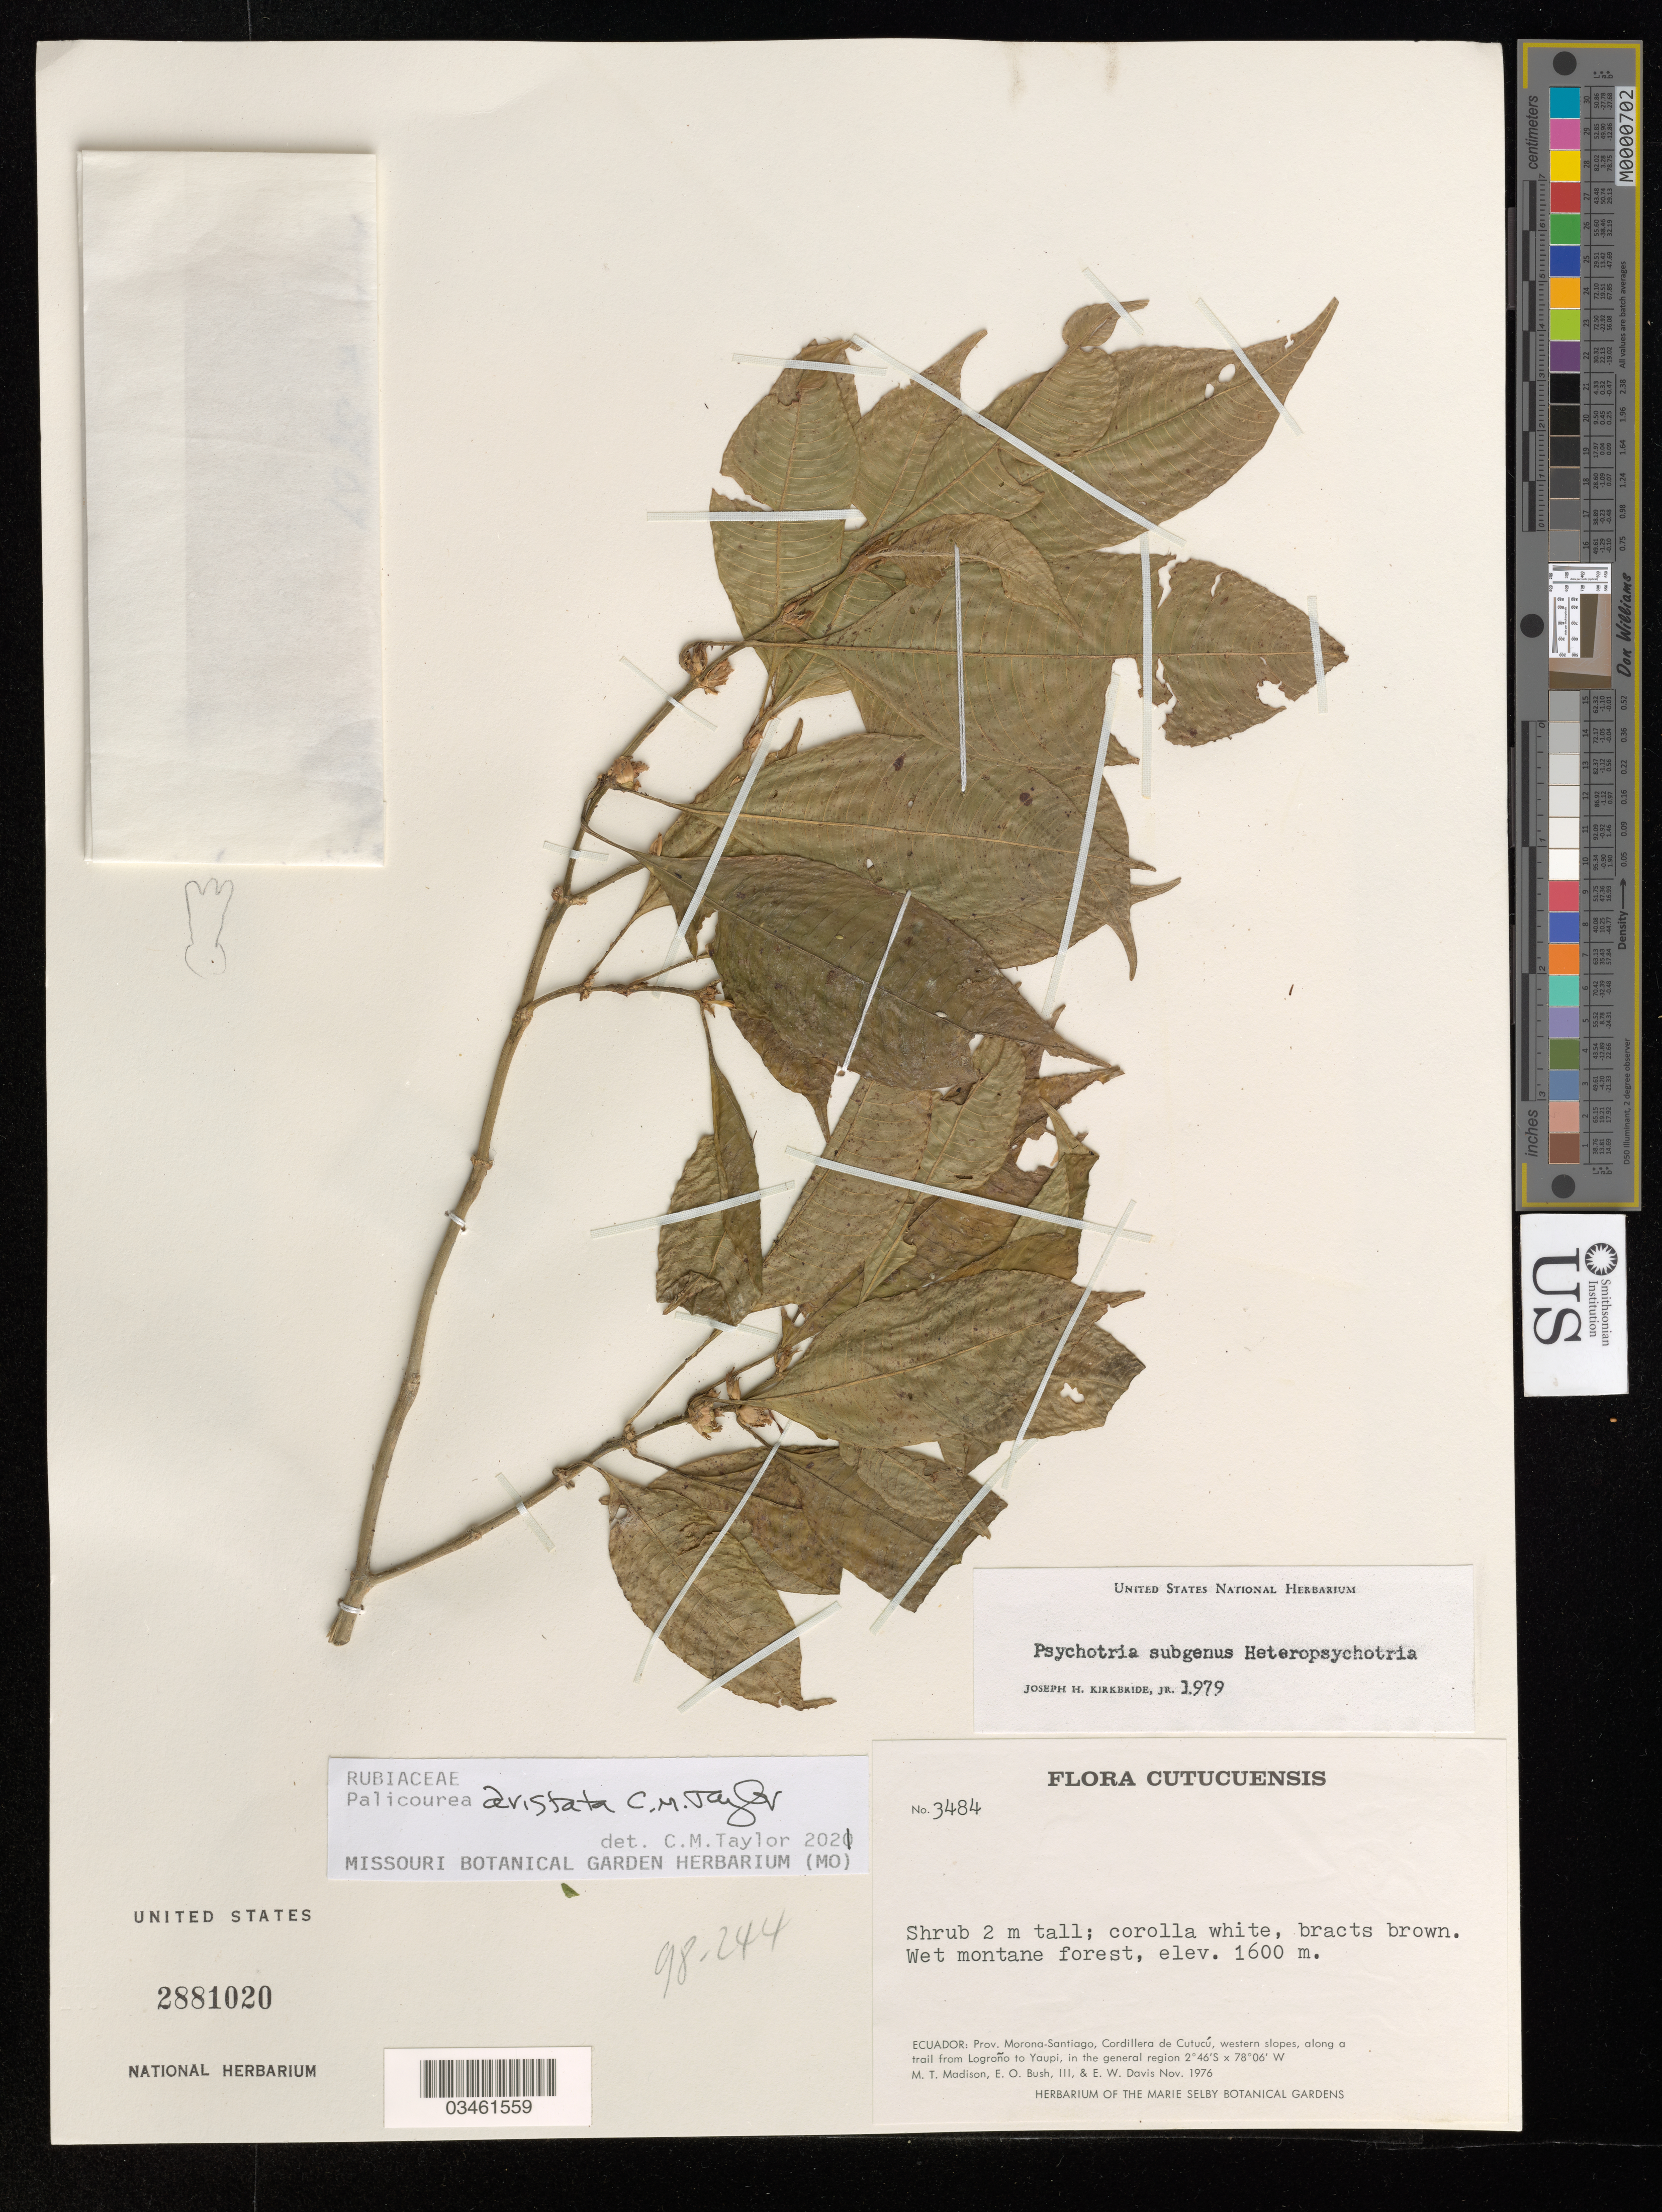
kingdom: Plantae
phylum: Tracheophyta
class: Magnoliopsida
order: Gentianales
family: Rubiaceae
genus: Palicourea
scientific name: Palicourea aristata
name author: C.M. Taylor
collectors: M. T. Madison, E. O. Bush & E. W. Davis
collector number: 3484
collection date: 1976-11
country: Ecuador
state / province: Morona-Santiago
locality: Cutucuensis. Cordillera de Cutucú, western slopes, along a trail from Logroño to Yaupi, in the general region.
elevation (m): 1600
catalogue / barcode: US 2881020